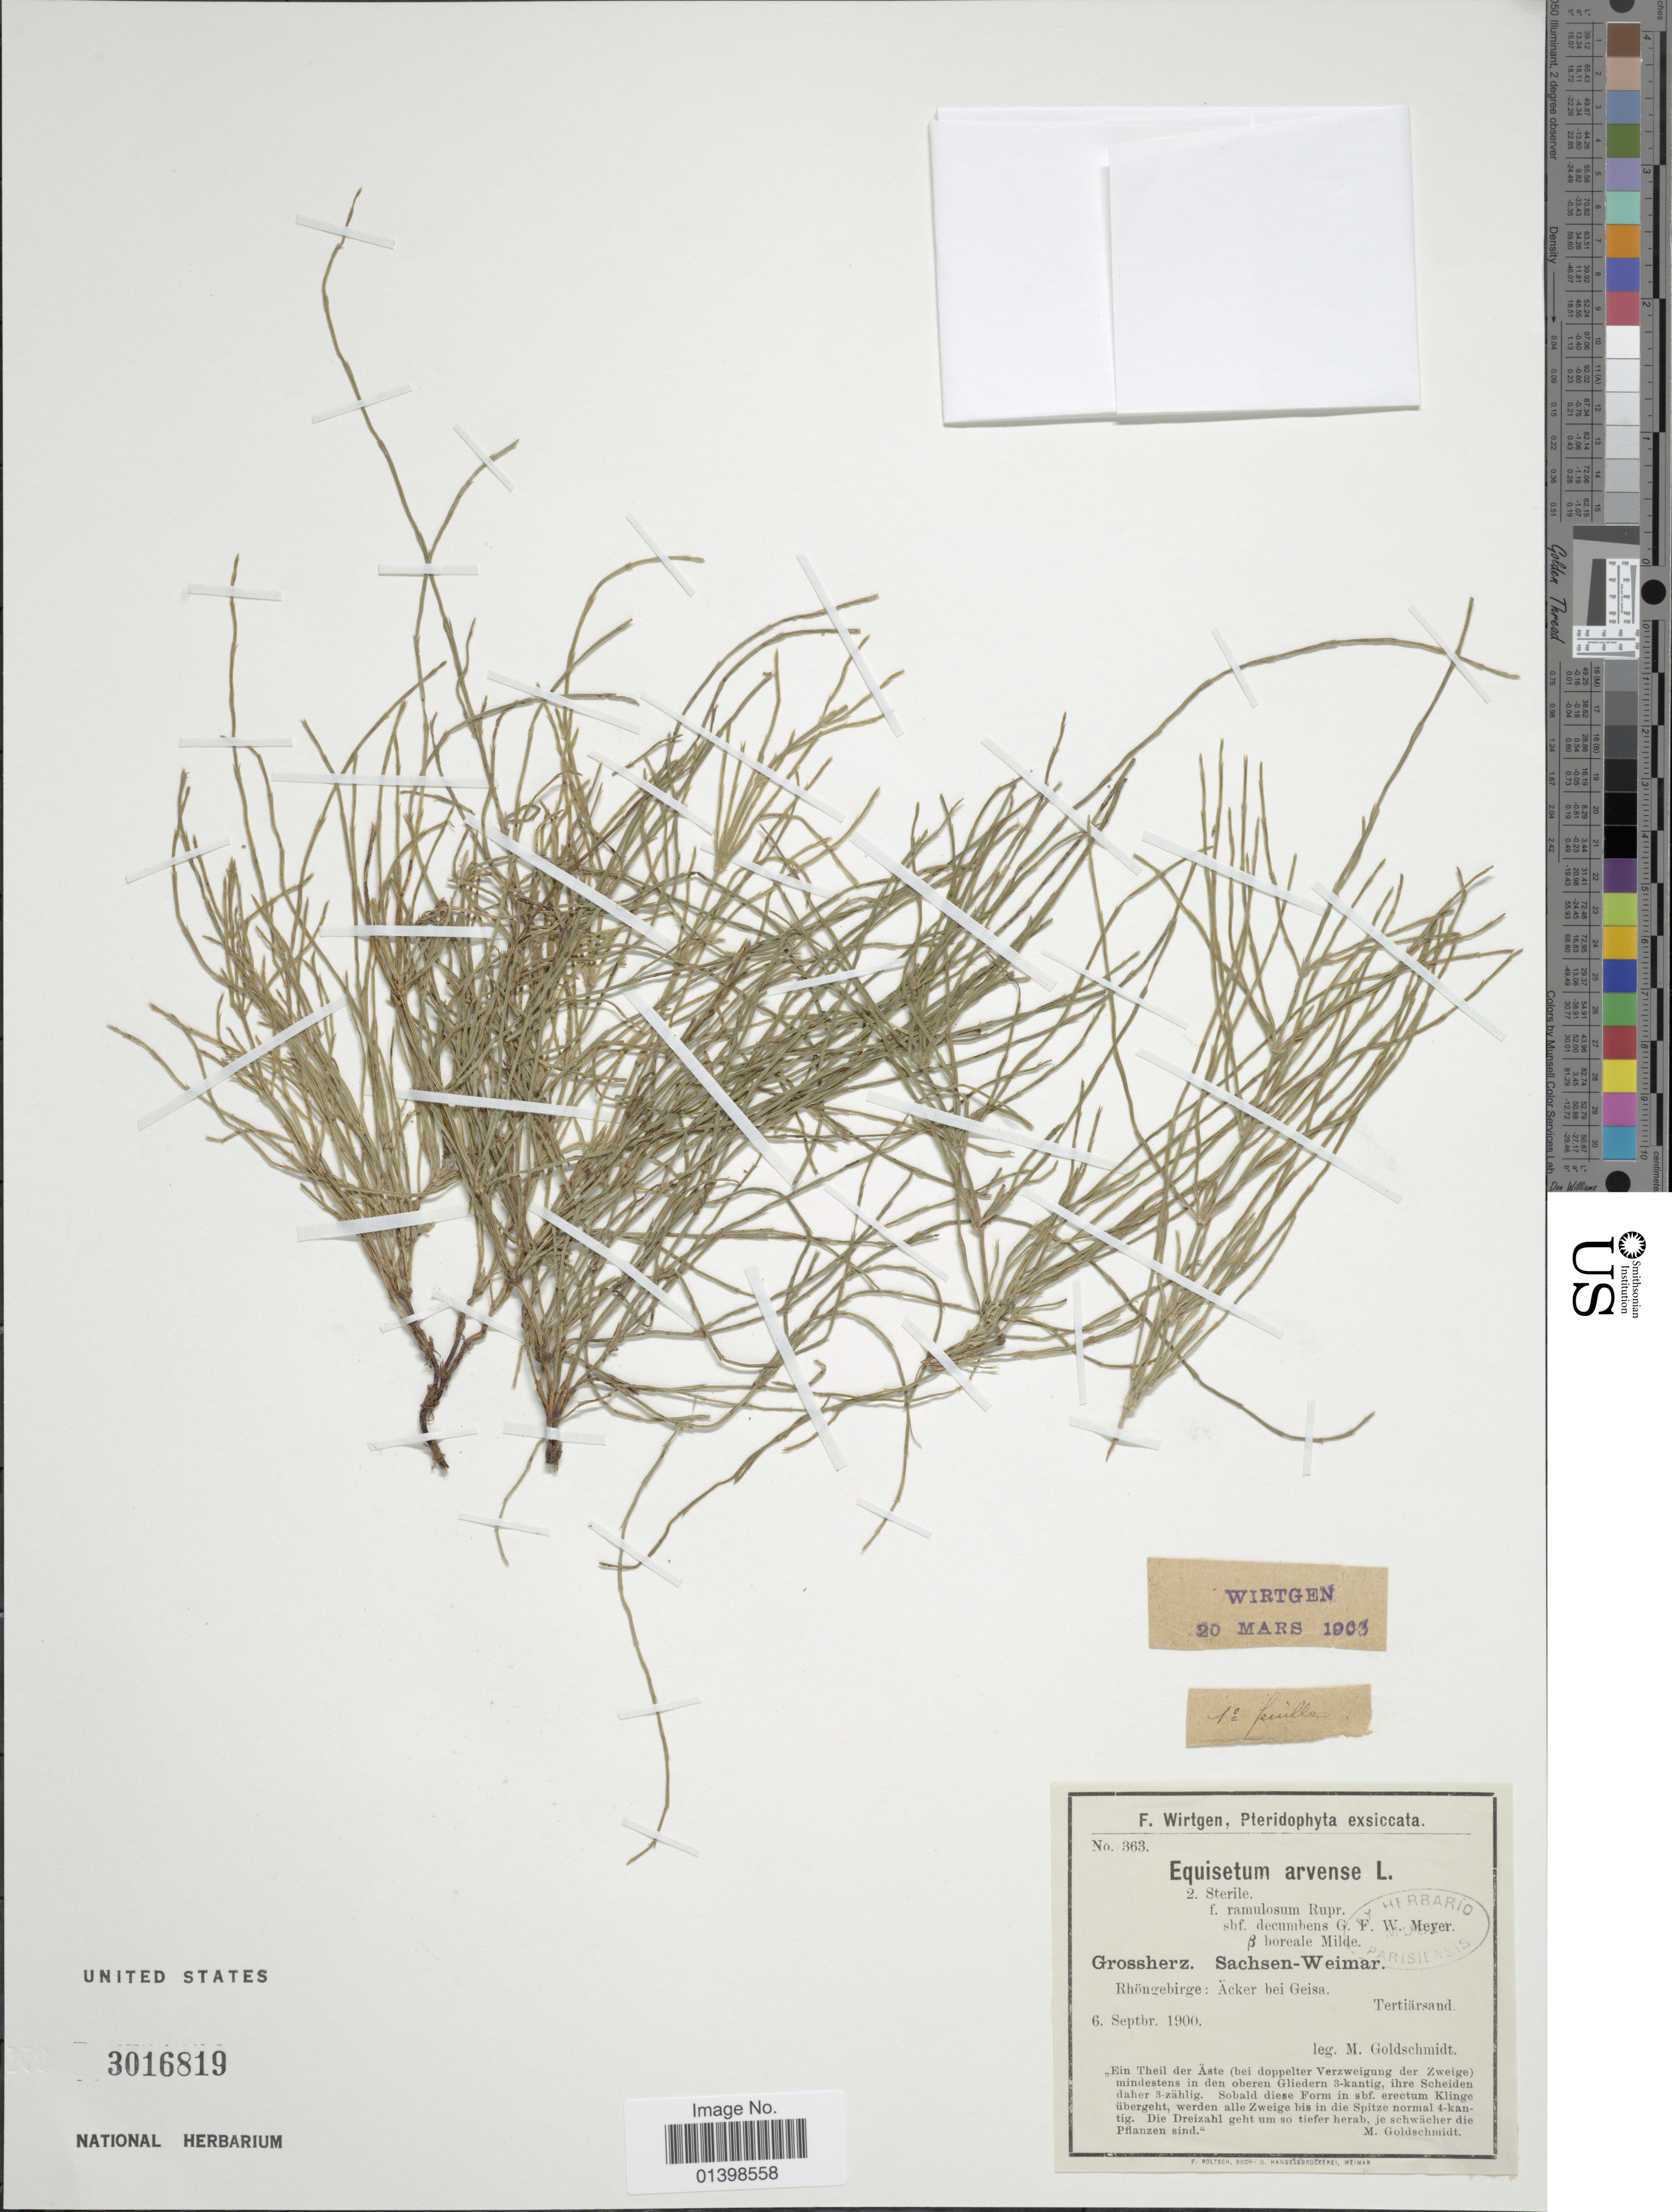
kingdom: Plantae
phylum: Tracheophyta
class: Polypodiopsida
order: Equisetales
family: Equisetaceae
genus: Equisetum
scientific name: Equisetum arvense var. ramulosum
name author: Rupr.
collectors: M. Goldschmidt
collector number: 363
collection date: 1900-09-06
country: Germany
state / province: Thuringia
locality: Rhöngebirge: äcker bei Geisa, Tertiärsand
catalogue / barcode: US 3016819